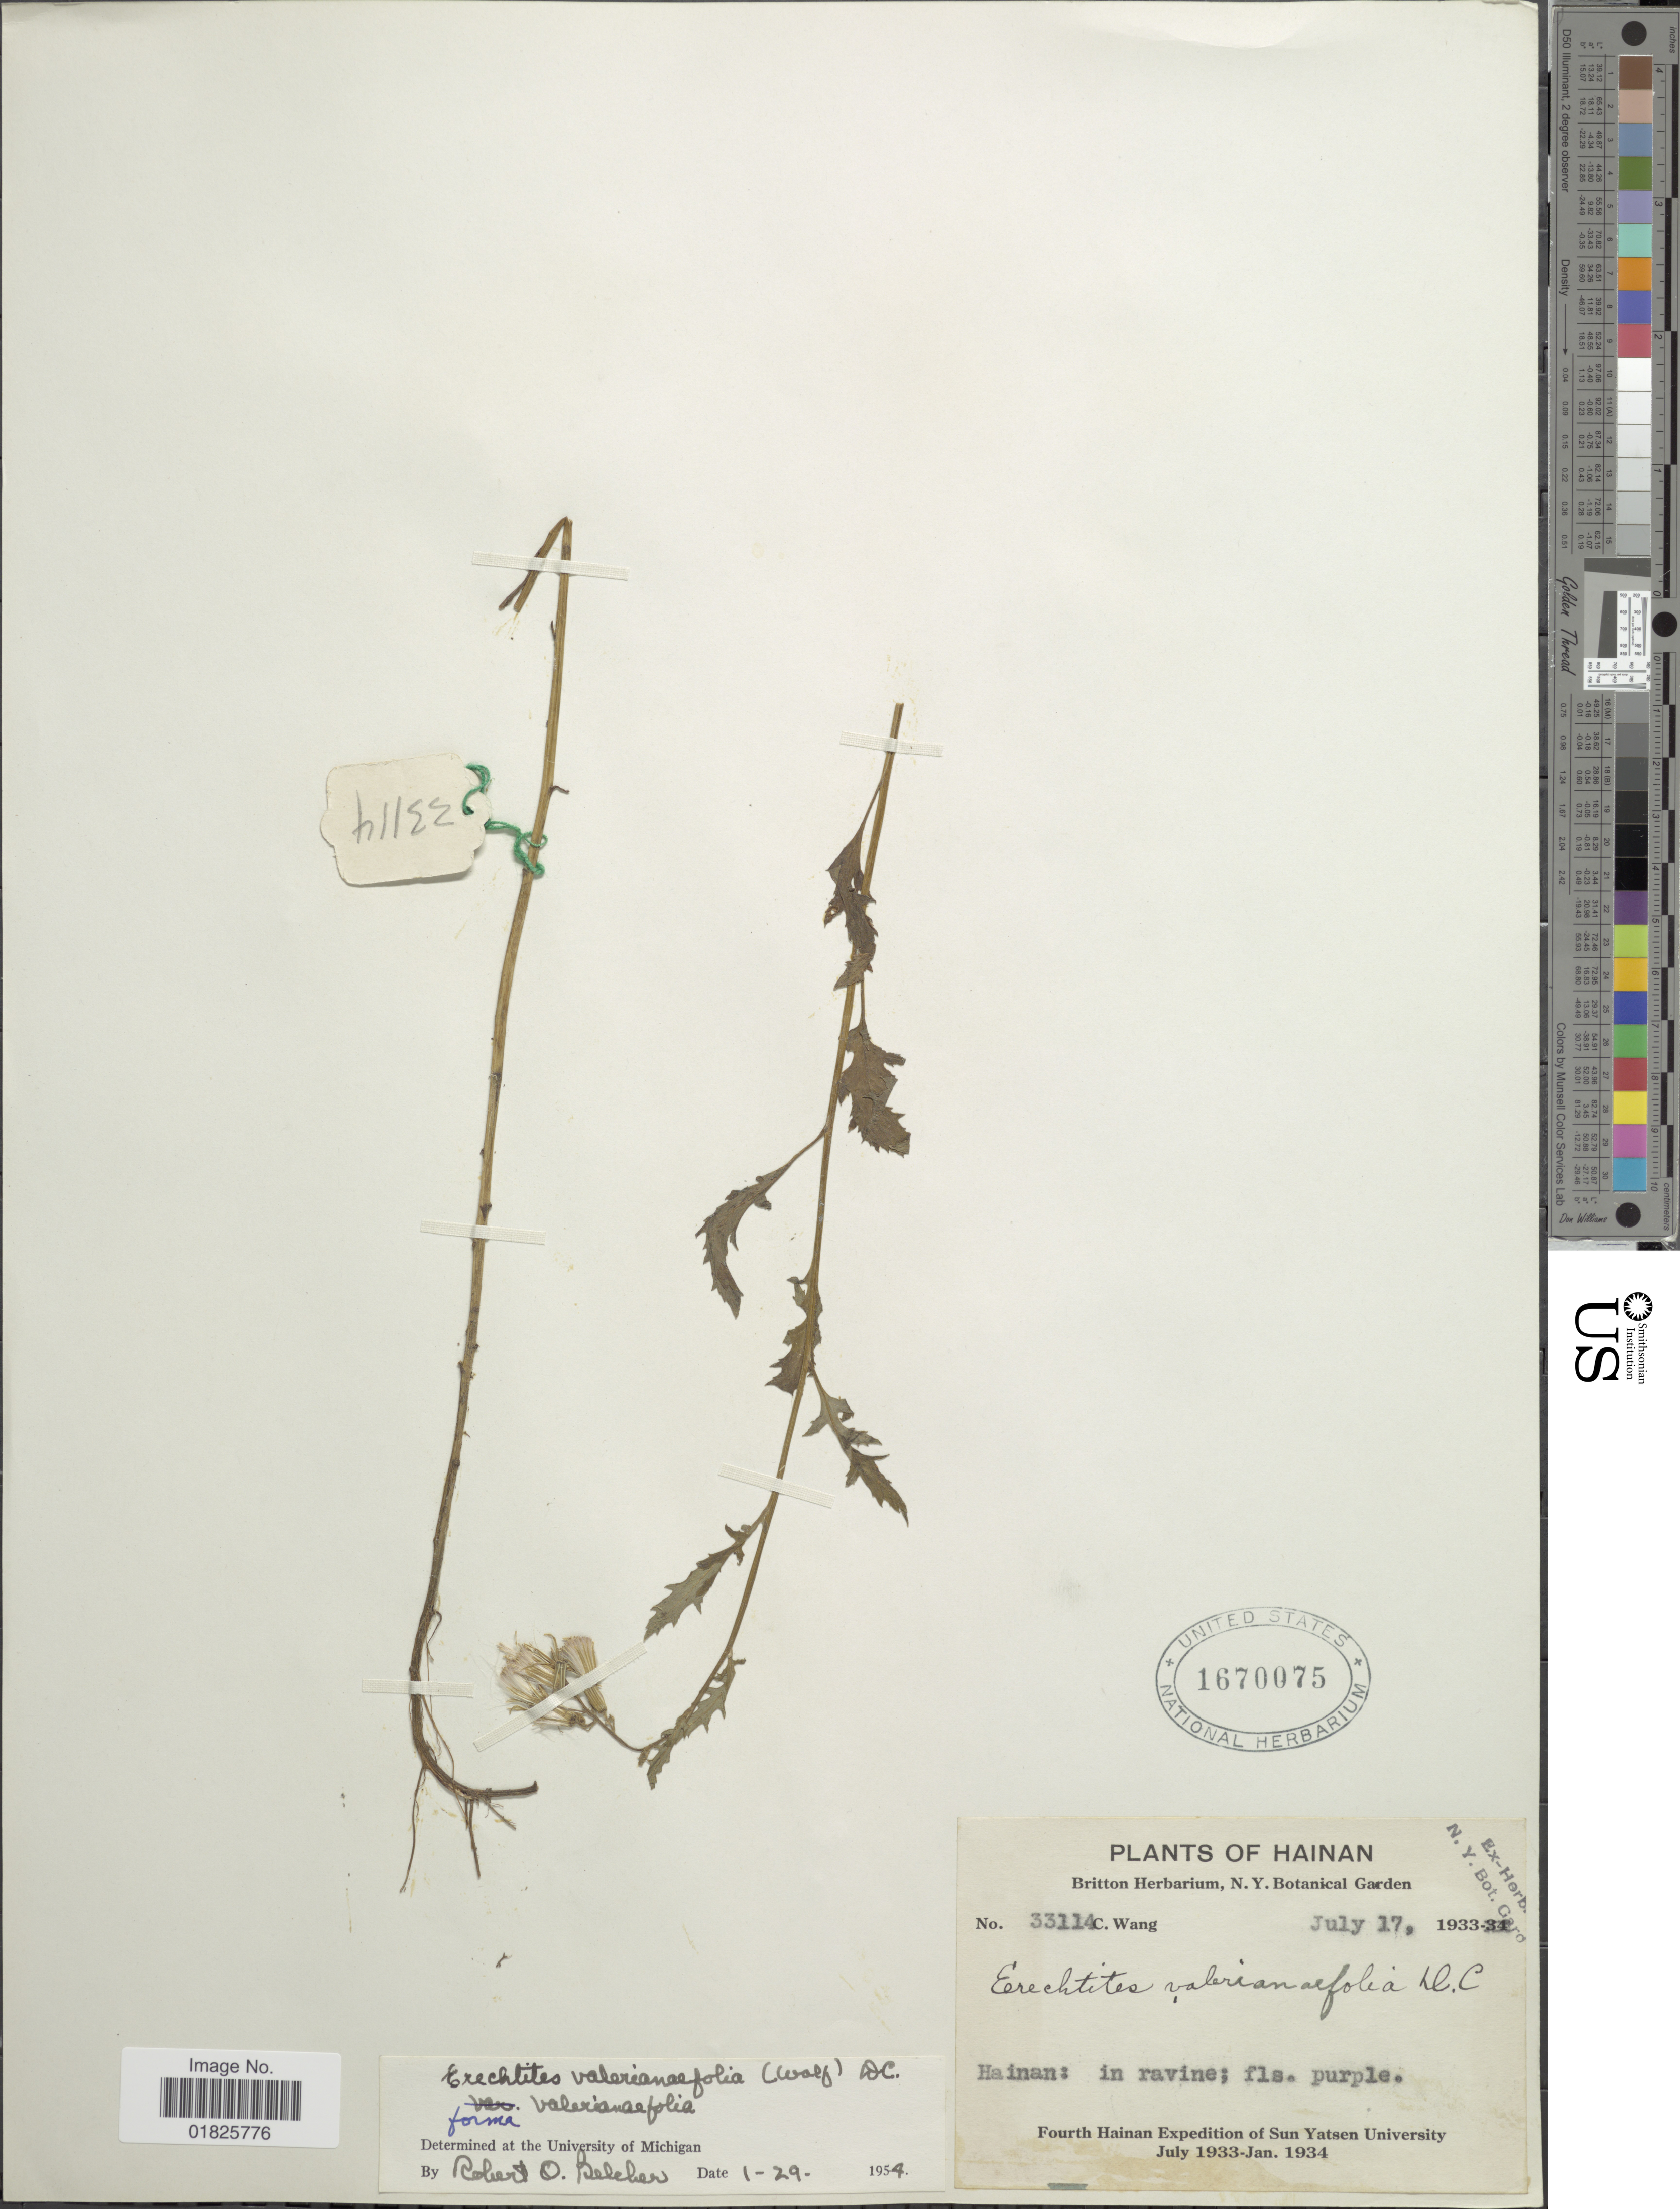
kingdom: Plantae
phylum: Tracheophyta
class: Magnoliopsida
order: Asterales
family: Asteraceae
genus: Erechtites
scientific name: Erechtites valerianifolius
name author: (Link ex Spreng.) DC.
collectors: C. Wang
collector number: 33114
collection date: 1933-07-17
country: China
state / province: Hainan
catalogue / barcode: US 1670075